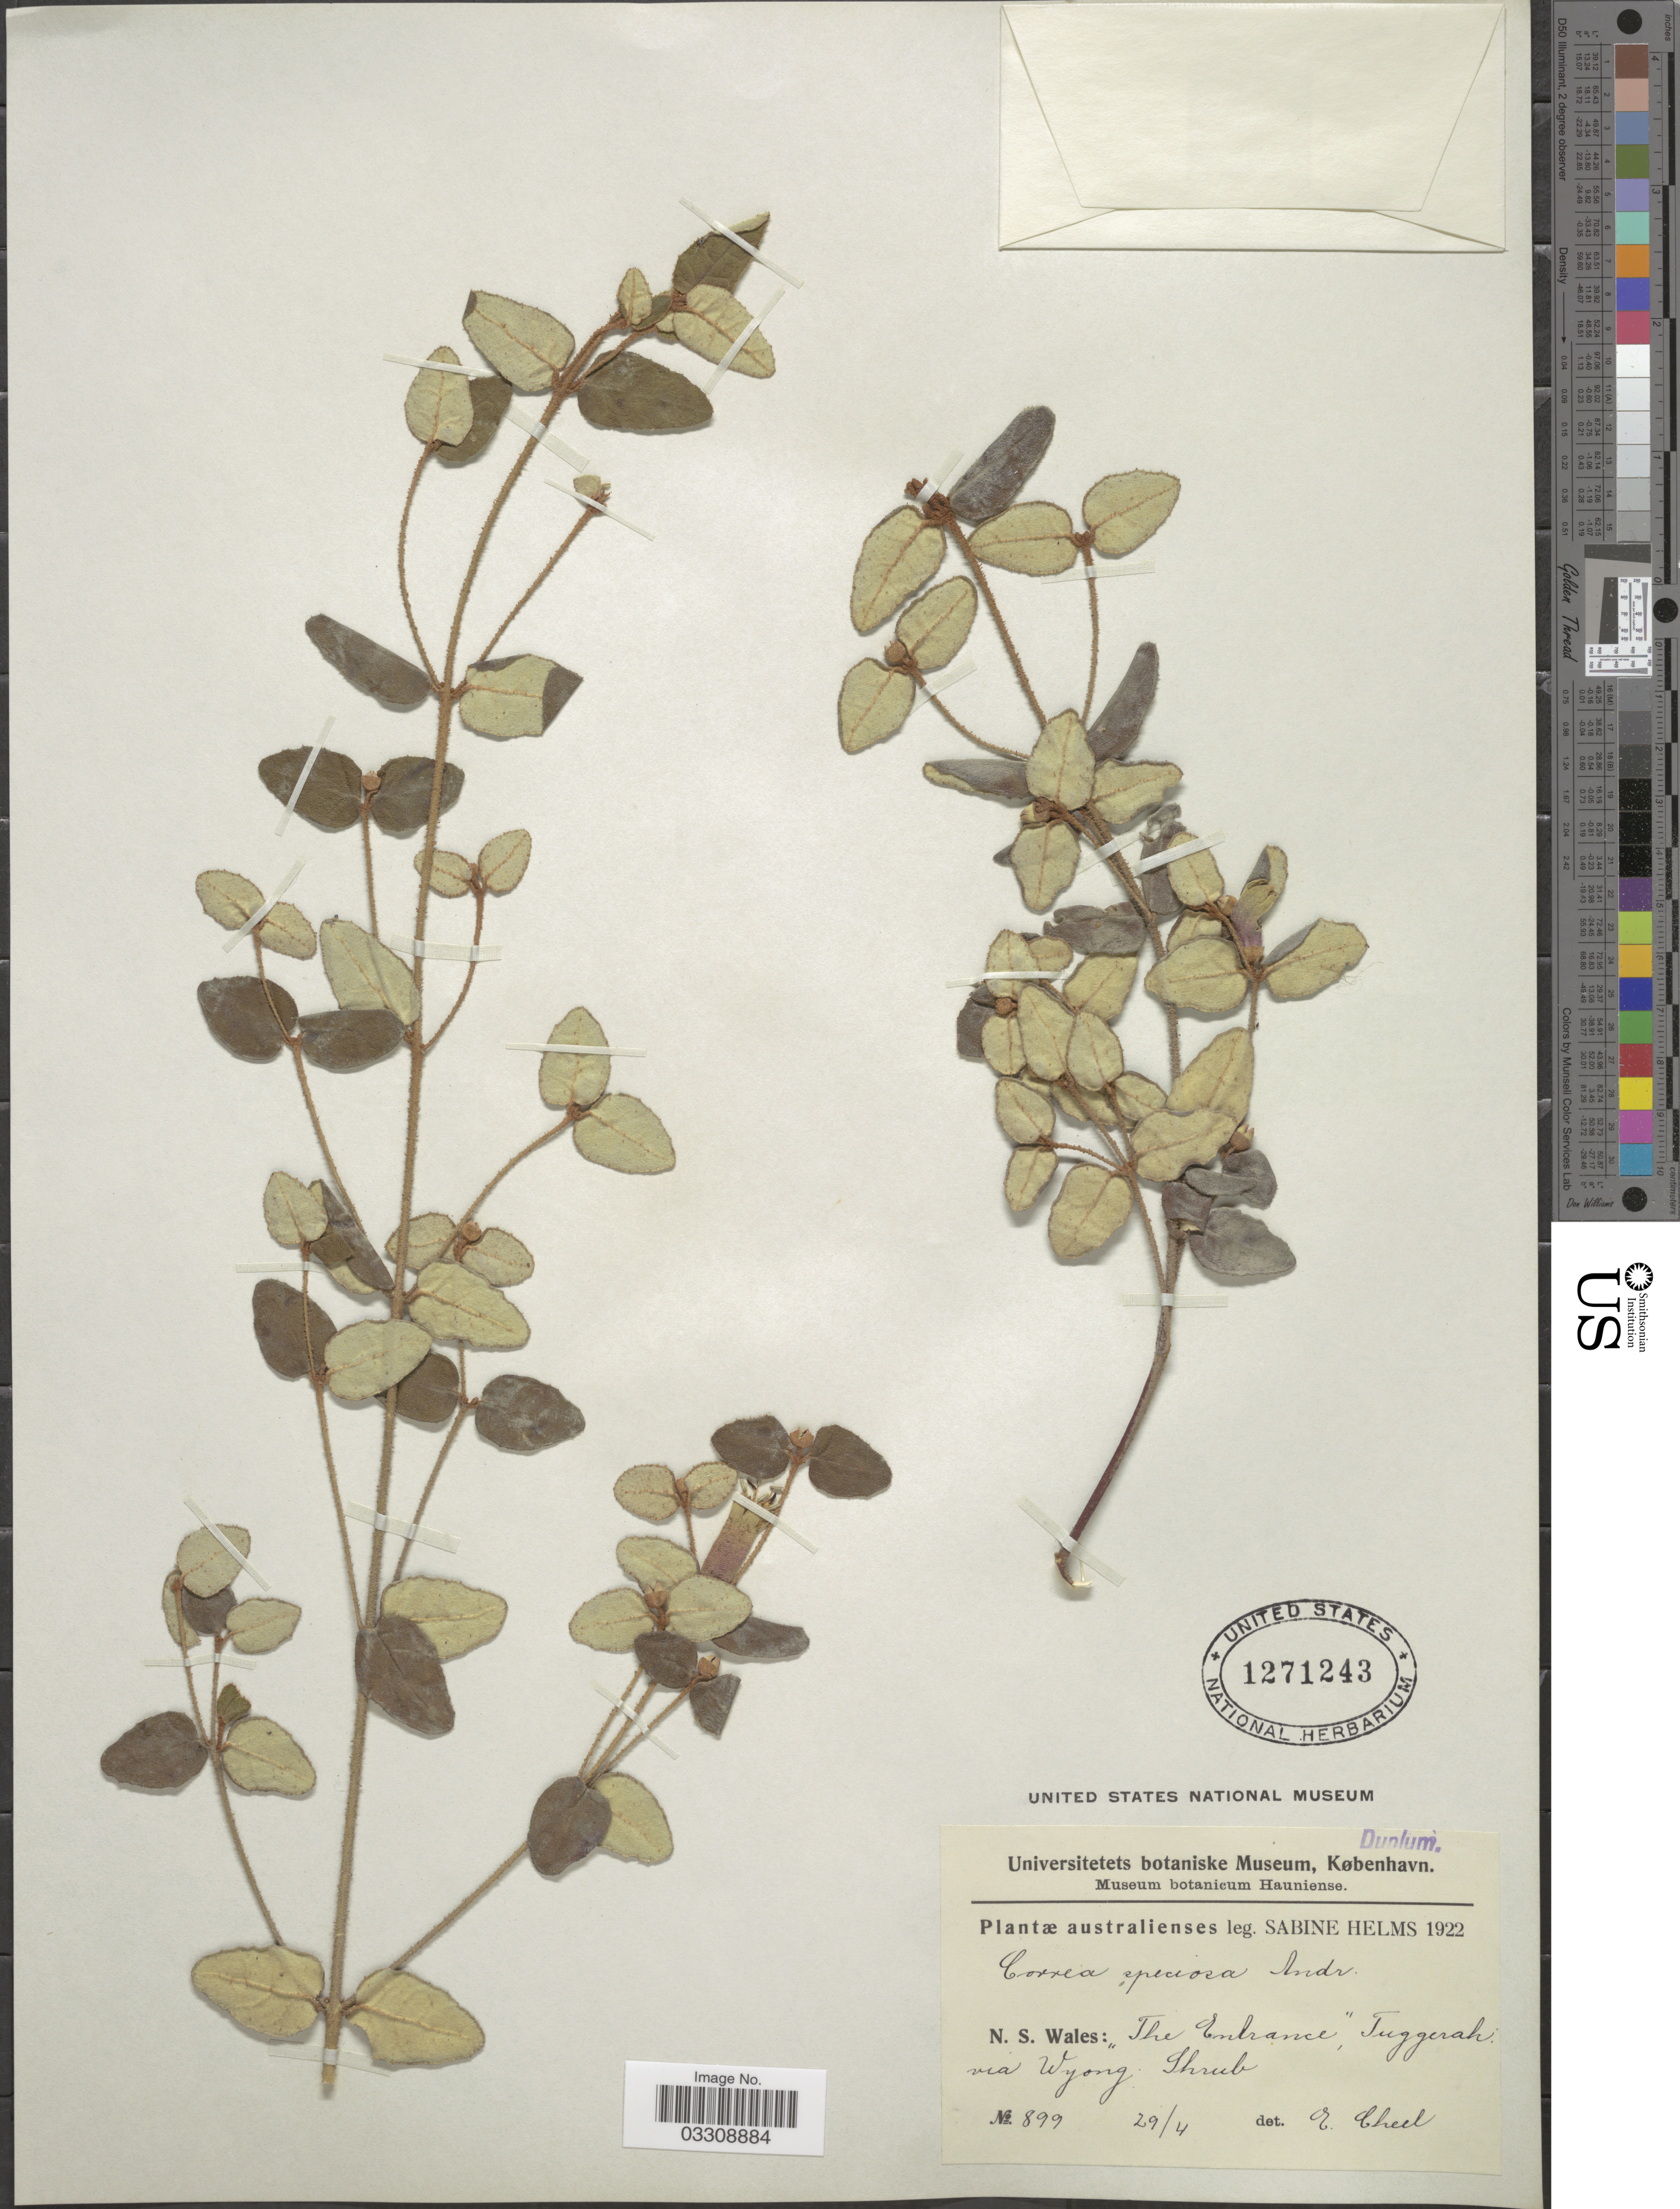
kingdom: Plantae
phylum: Tracheophyta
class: Magnoliopsida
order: Sapindales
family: Rutaceae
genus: Correa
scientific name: Correa speciosa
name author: Donn ex Andrews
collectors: S. Helms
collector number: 899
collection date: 1922-04-29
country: Australia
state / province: New South Wales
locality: The Entrance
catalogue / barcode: US 1271243